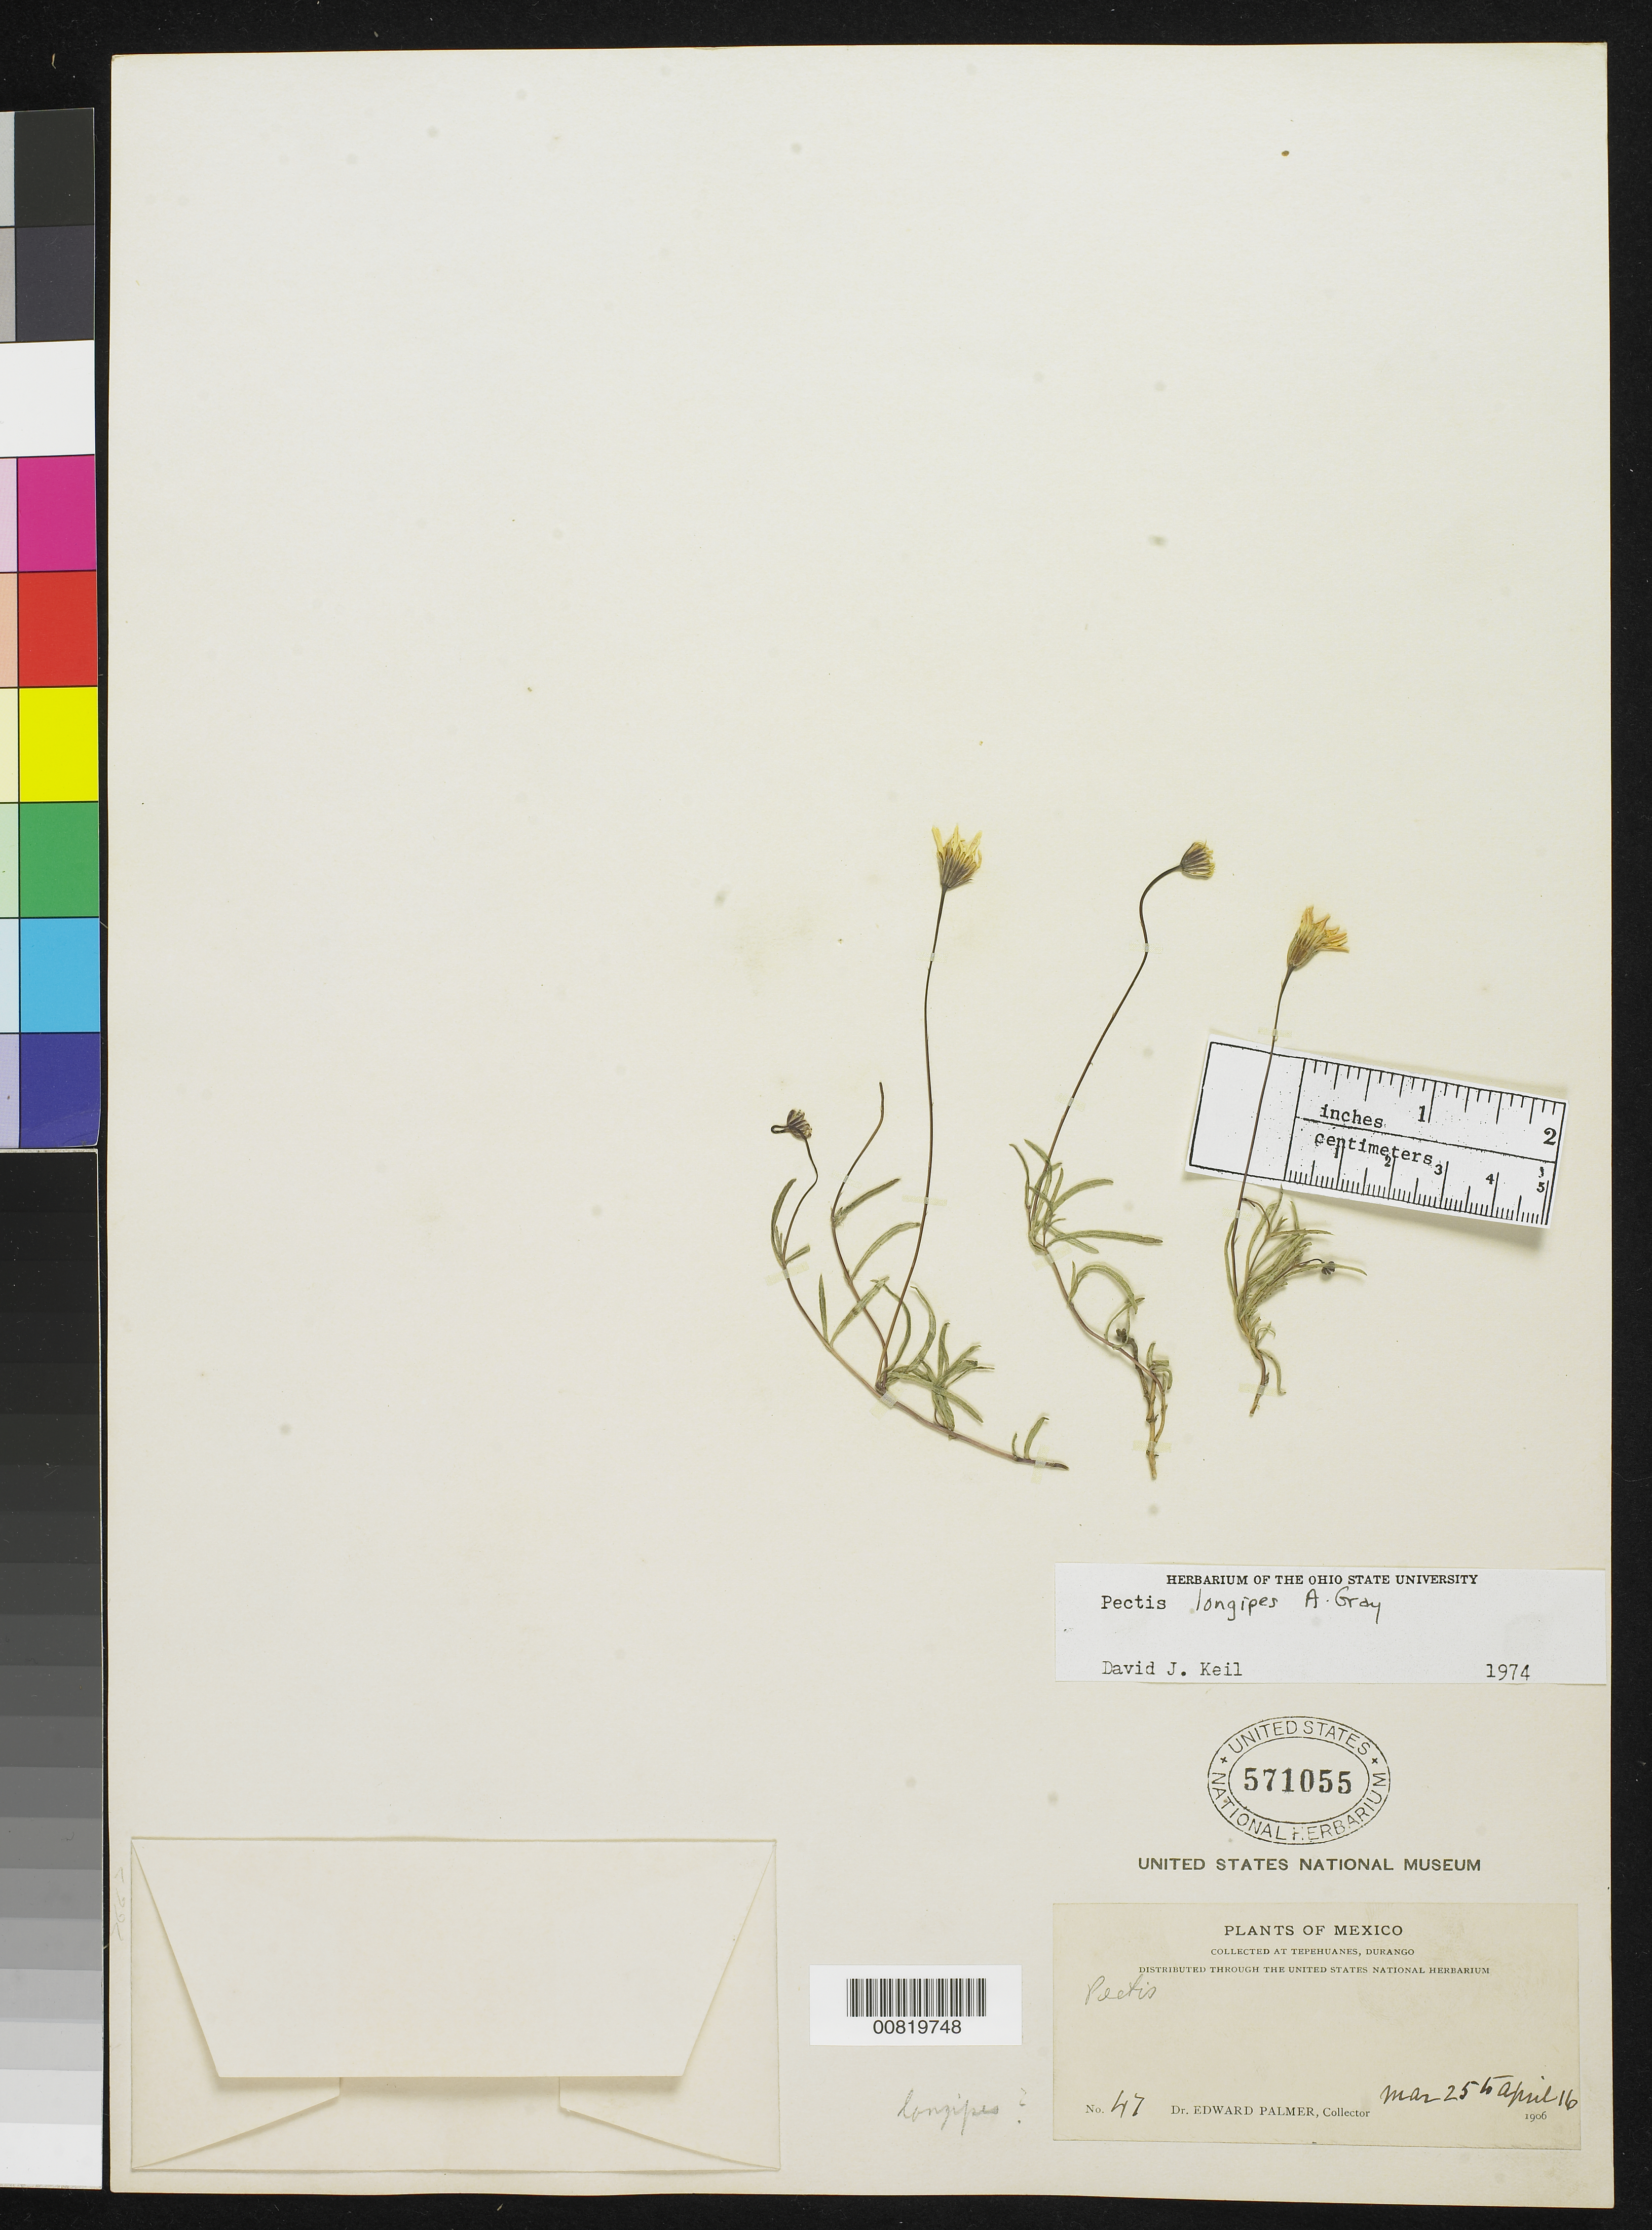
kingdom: Plantae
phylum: Tracheophyta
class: Magnoliopsida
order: Asterales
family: Asteraceae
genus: Pectis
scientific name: Pectis longipes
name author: A. Gray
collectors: E. Palmer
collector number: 47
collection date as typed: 25 Mar 1906 to 16 Apr 1906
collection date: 1906-03-25/1906-04-16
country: Mexico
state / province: Durango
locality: Tepehuanes, Durango.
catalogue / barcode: US 571055